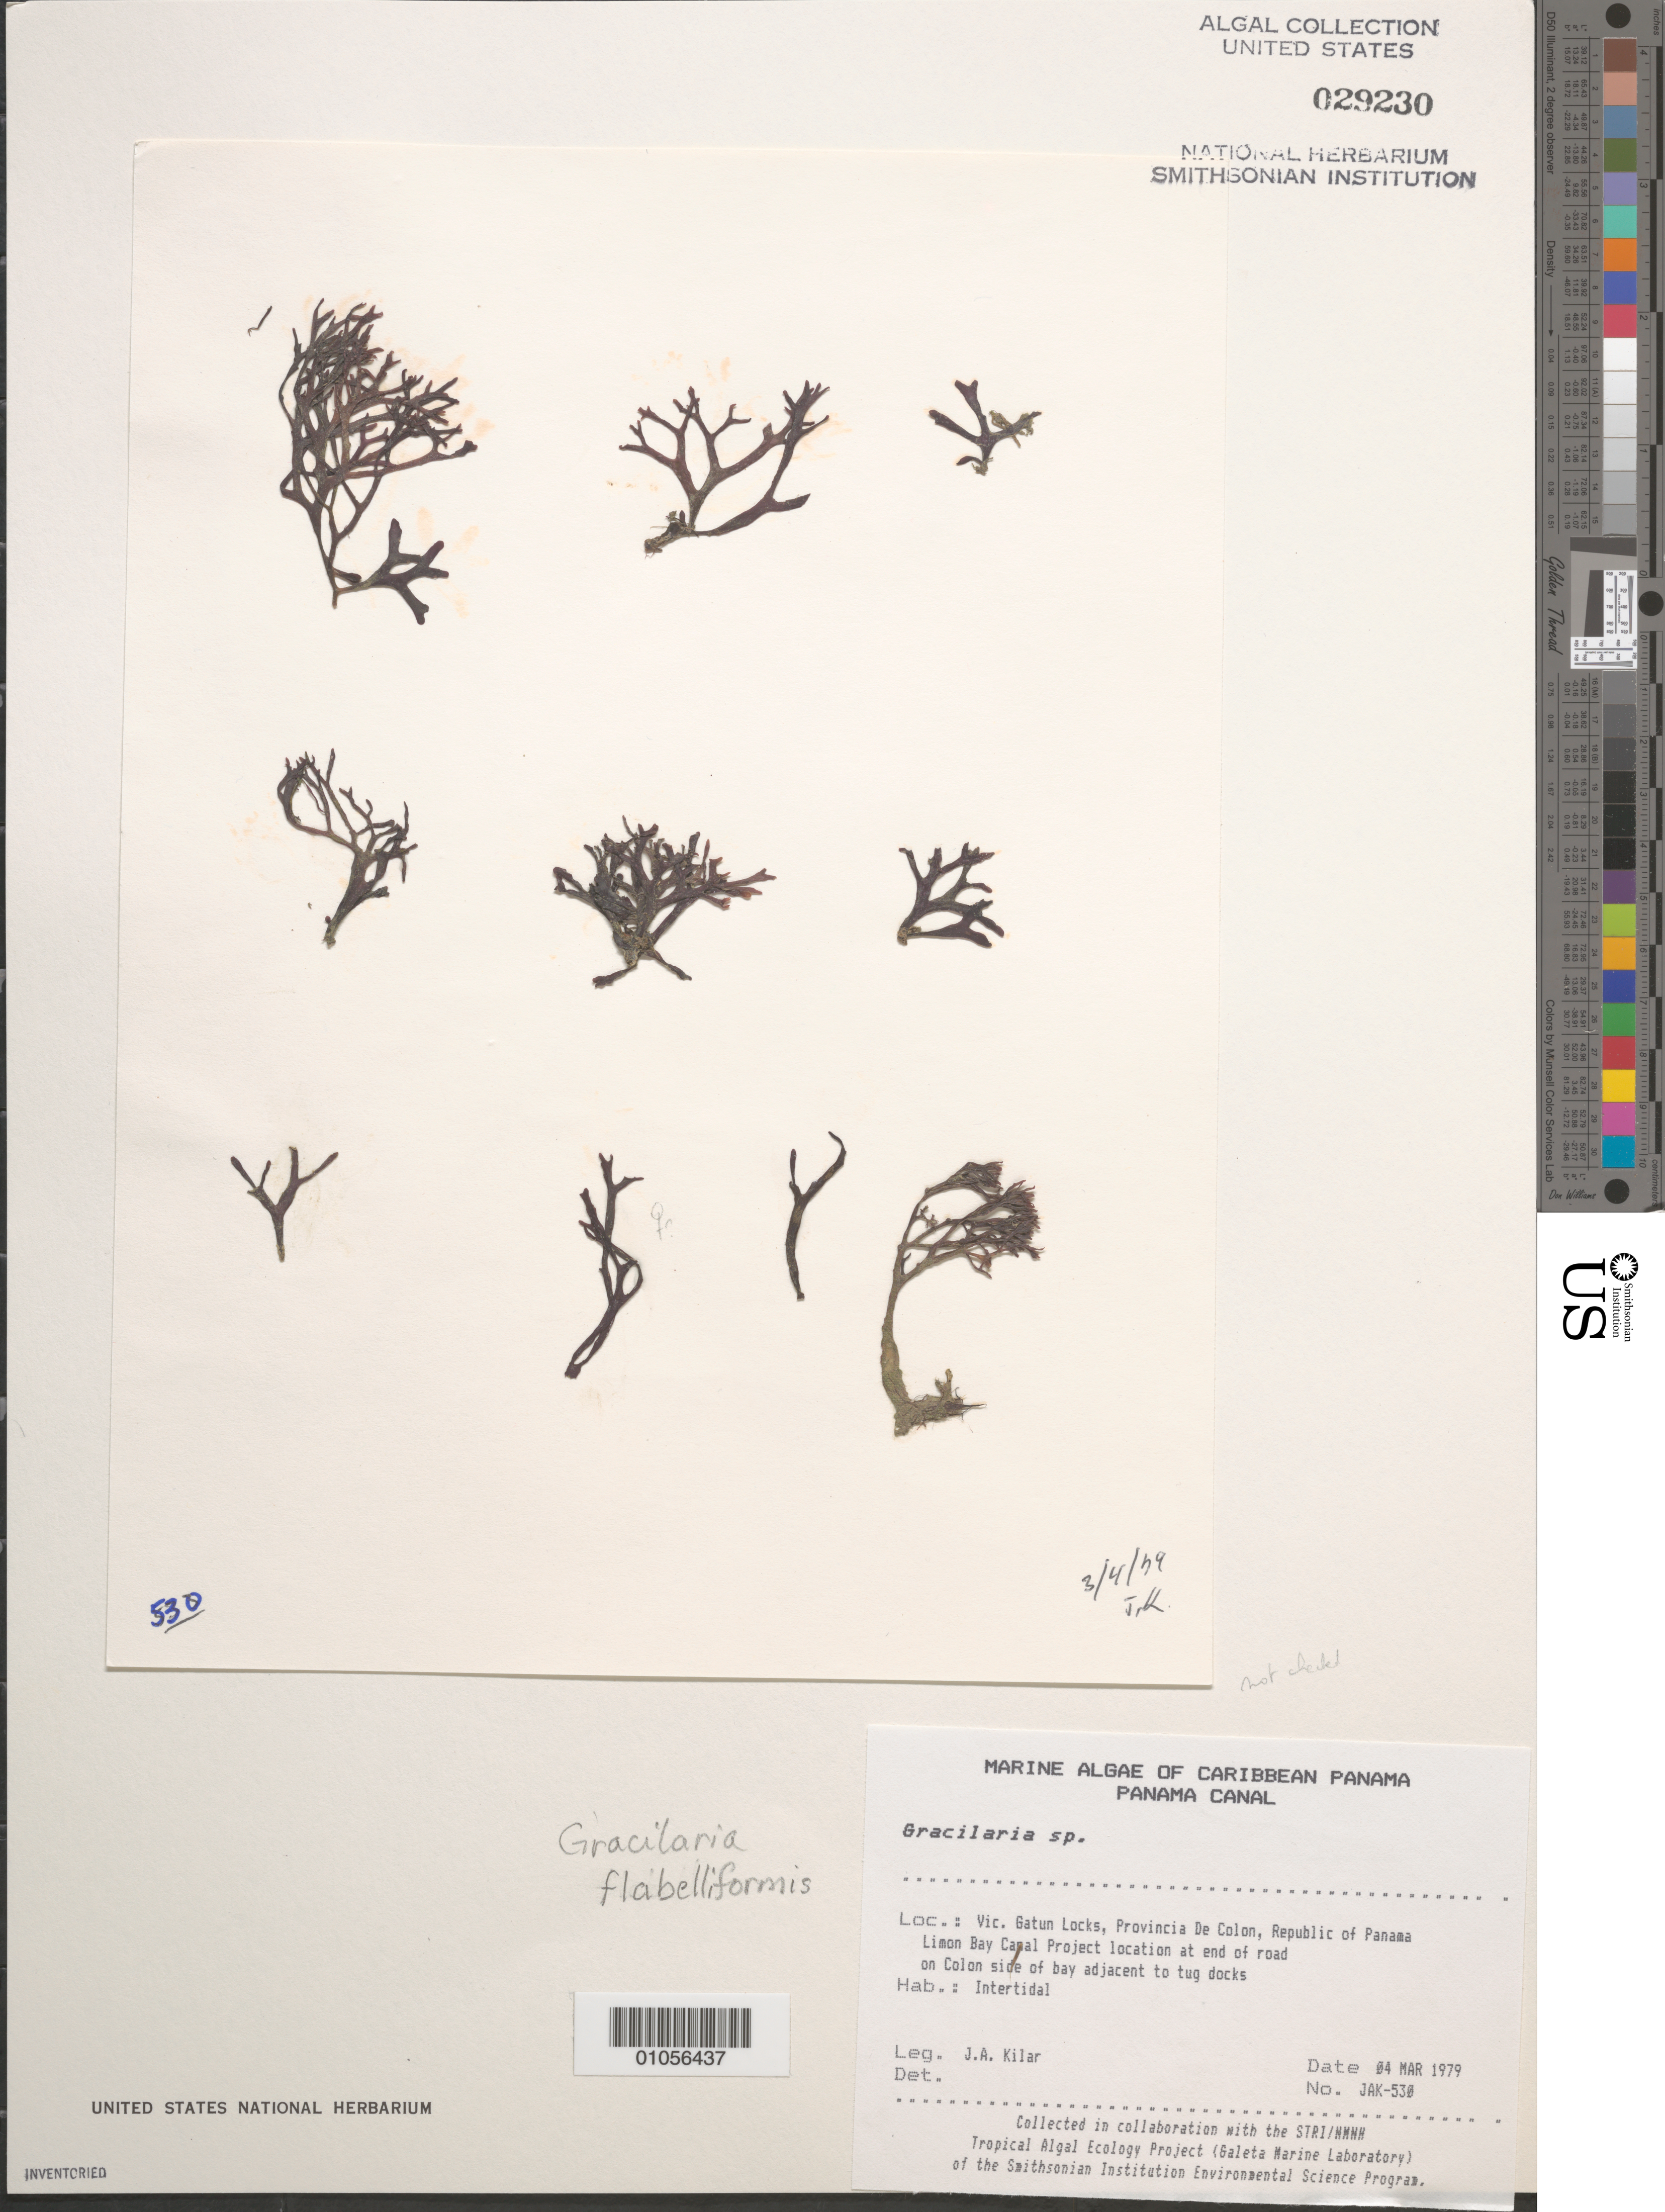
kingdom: Plantae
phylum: Rhodophyta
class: Florideophyceae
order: Gracilariales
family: Gracilariaceae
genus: Gracilaria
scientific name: Gracilaria flabelliformis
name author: (P. Crouan & H. Crouan) Fredericq & Gurgel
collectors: J. A. Kilar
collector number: JAK-530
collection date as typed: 04 Mar 1979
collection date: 1979-03-04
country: Panama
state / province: Colón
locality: Gatun Locks area, Limon Bay Canal, Panama Canal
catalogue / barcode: US 29230